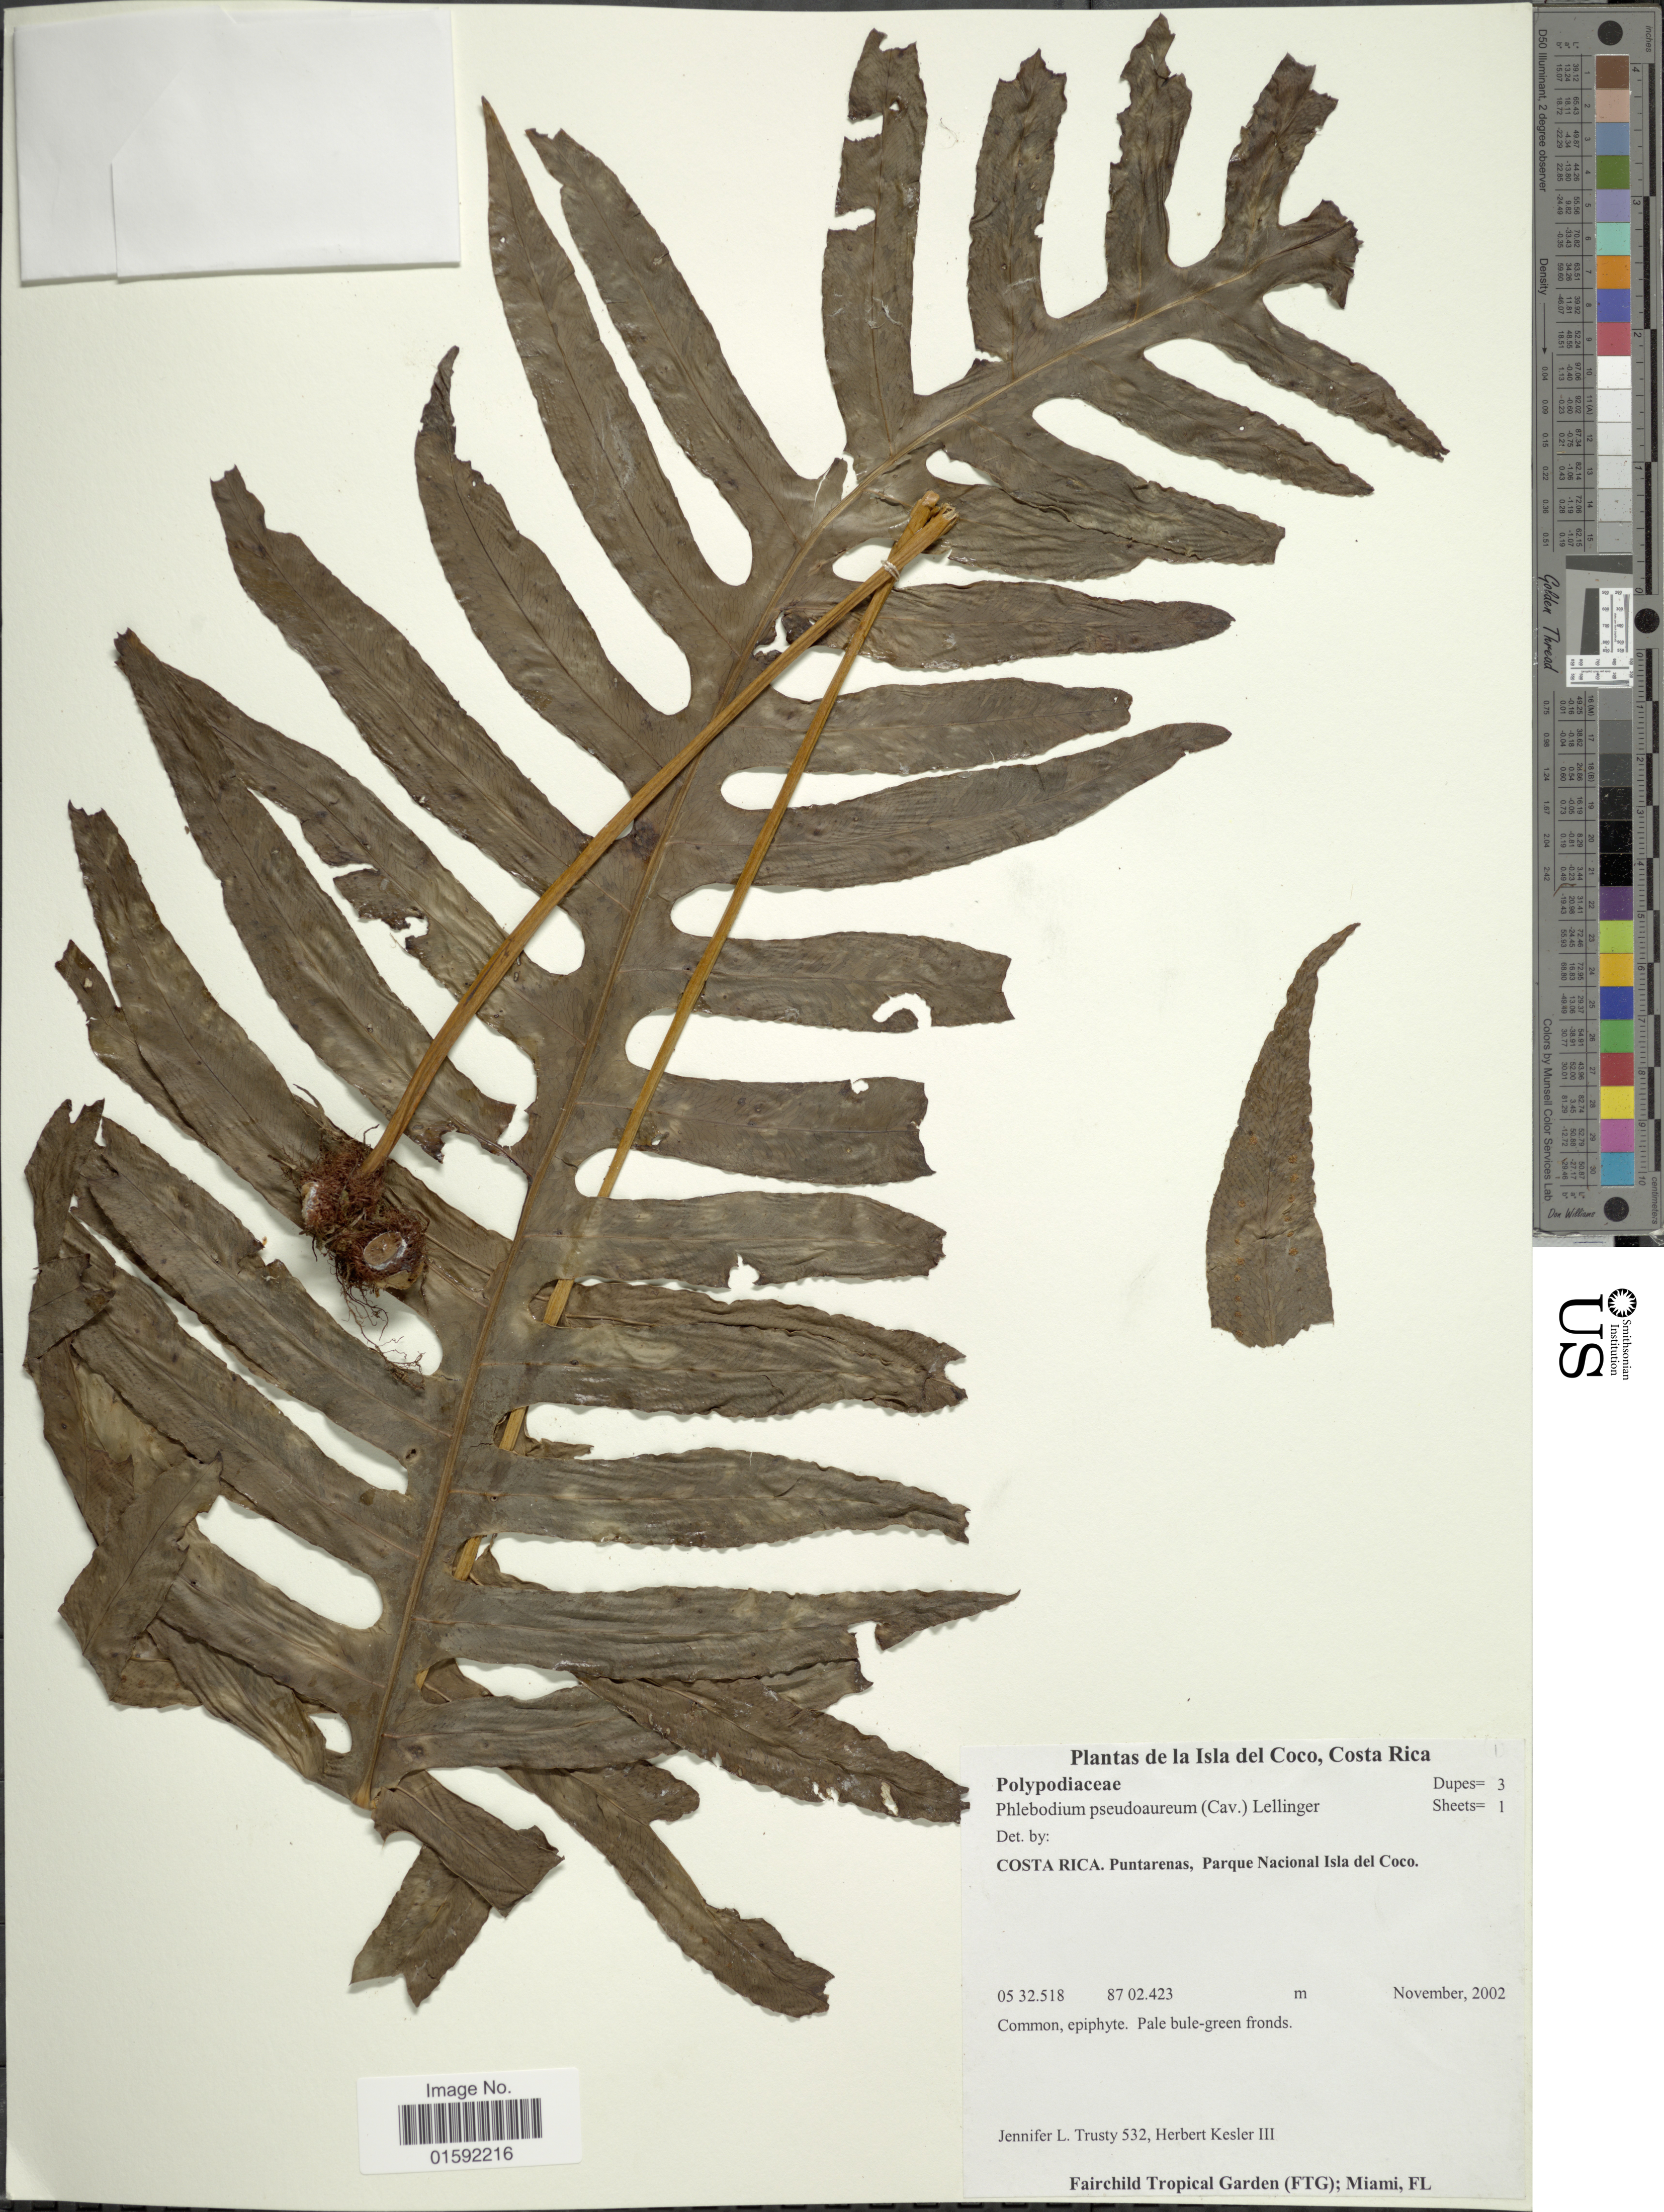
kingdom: Plantae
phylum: Tracheophyta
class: Polypodiopsida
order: Polypodiales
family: Polypodiaceae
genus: Phlebodium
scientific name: Phlebodium pseudoaureum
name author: (Cav.) Lellinger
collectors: J. Trusty & H. Kesler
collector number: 532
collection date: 2002-11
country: Costa Rica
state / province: Puntarenas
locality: Parque Nacional Isla del Coco